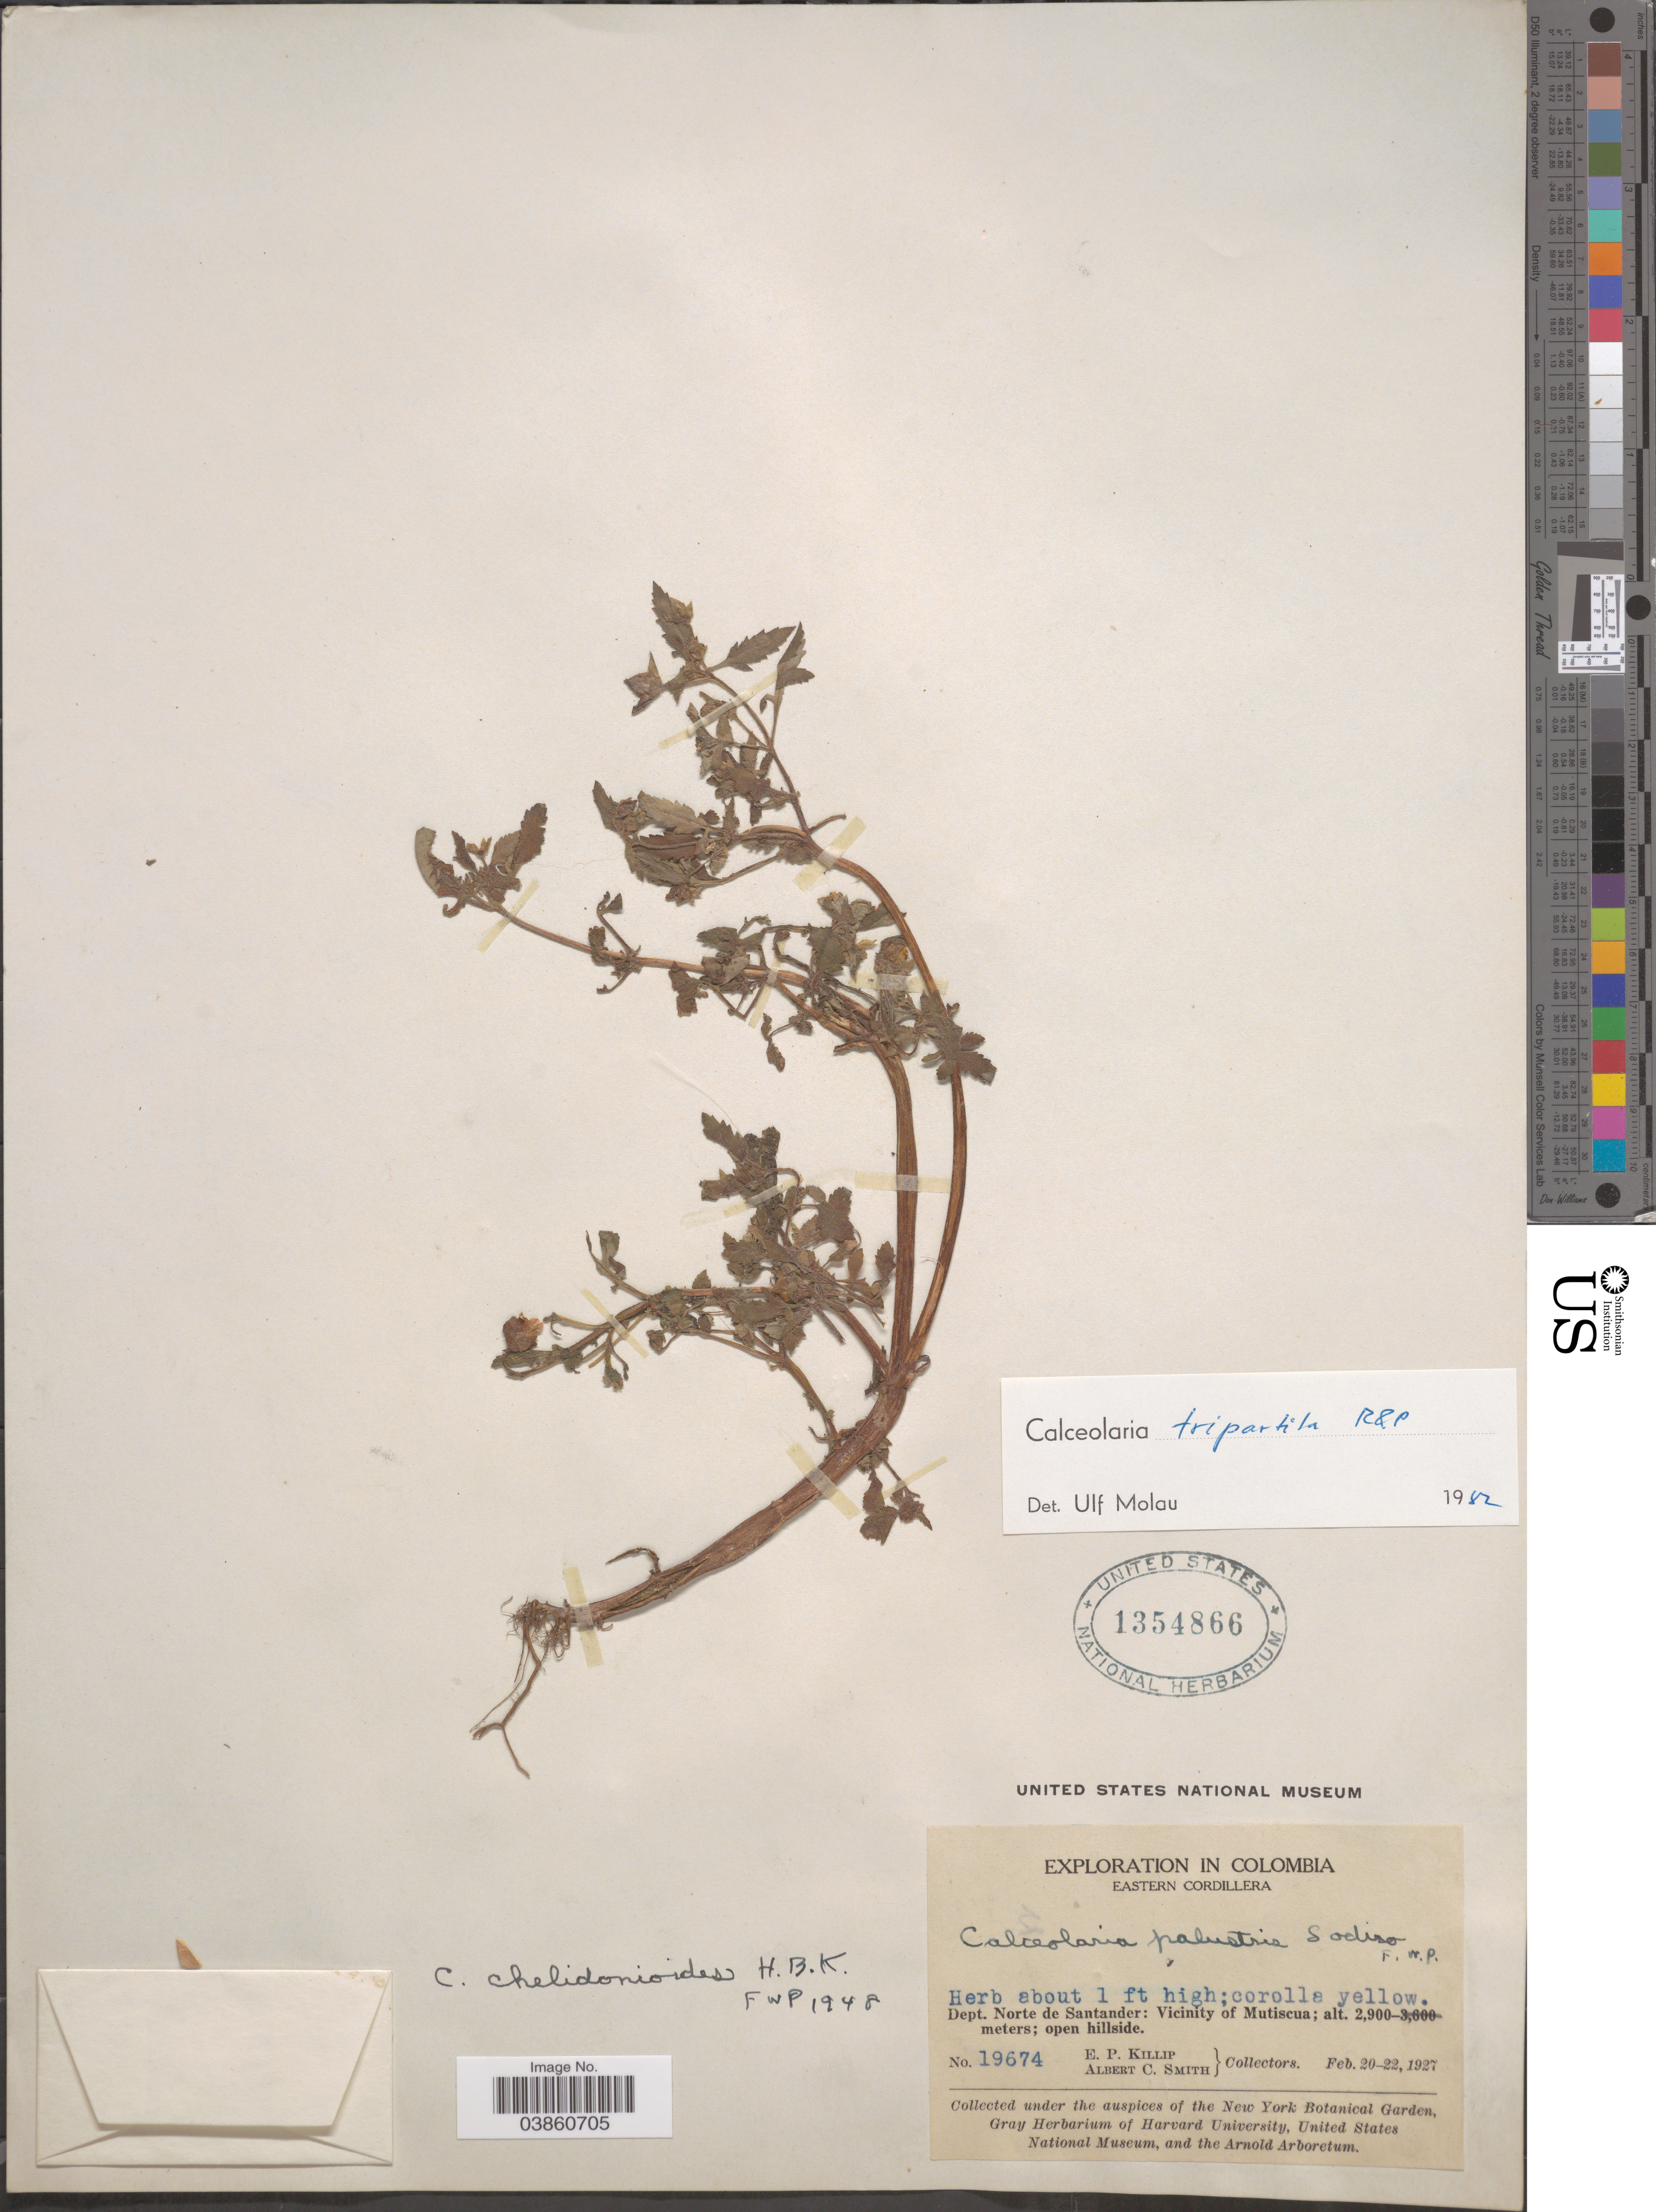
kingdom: Plantae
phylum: Tracheophyta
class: Magnoliopsida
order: Lamiales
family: Calceolariaceae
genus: Calceolaria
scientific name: Calceolaria tripartita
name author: Ruiz & Pav.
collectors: E. P. Killip & A. C. Smith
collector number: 19674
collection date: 1927-02-20/1927-02-22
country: Colombia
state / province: Norte de Santander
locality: Eastern Cordillera. Dept. Norte de Santander: Vicinity of Mutiscua.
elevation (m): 2900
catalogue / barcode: US 1354866